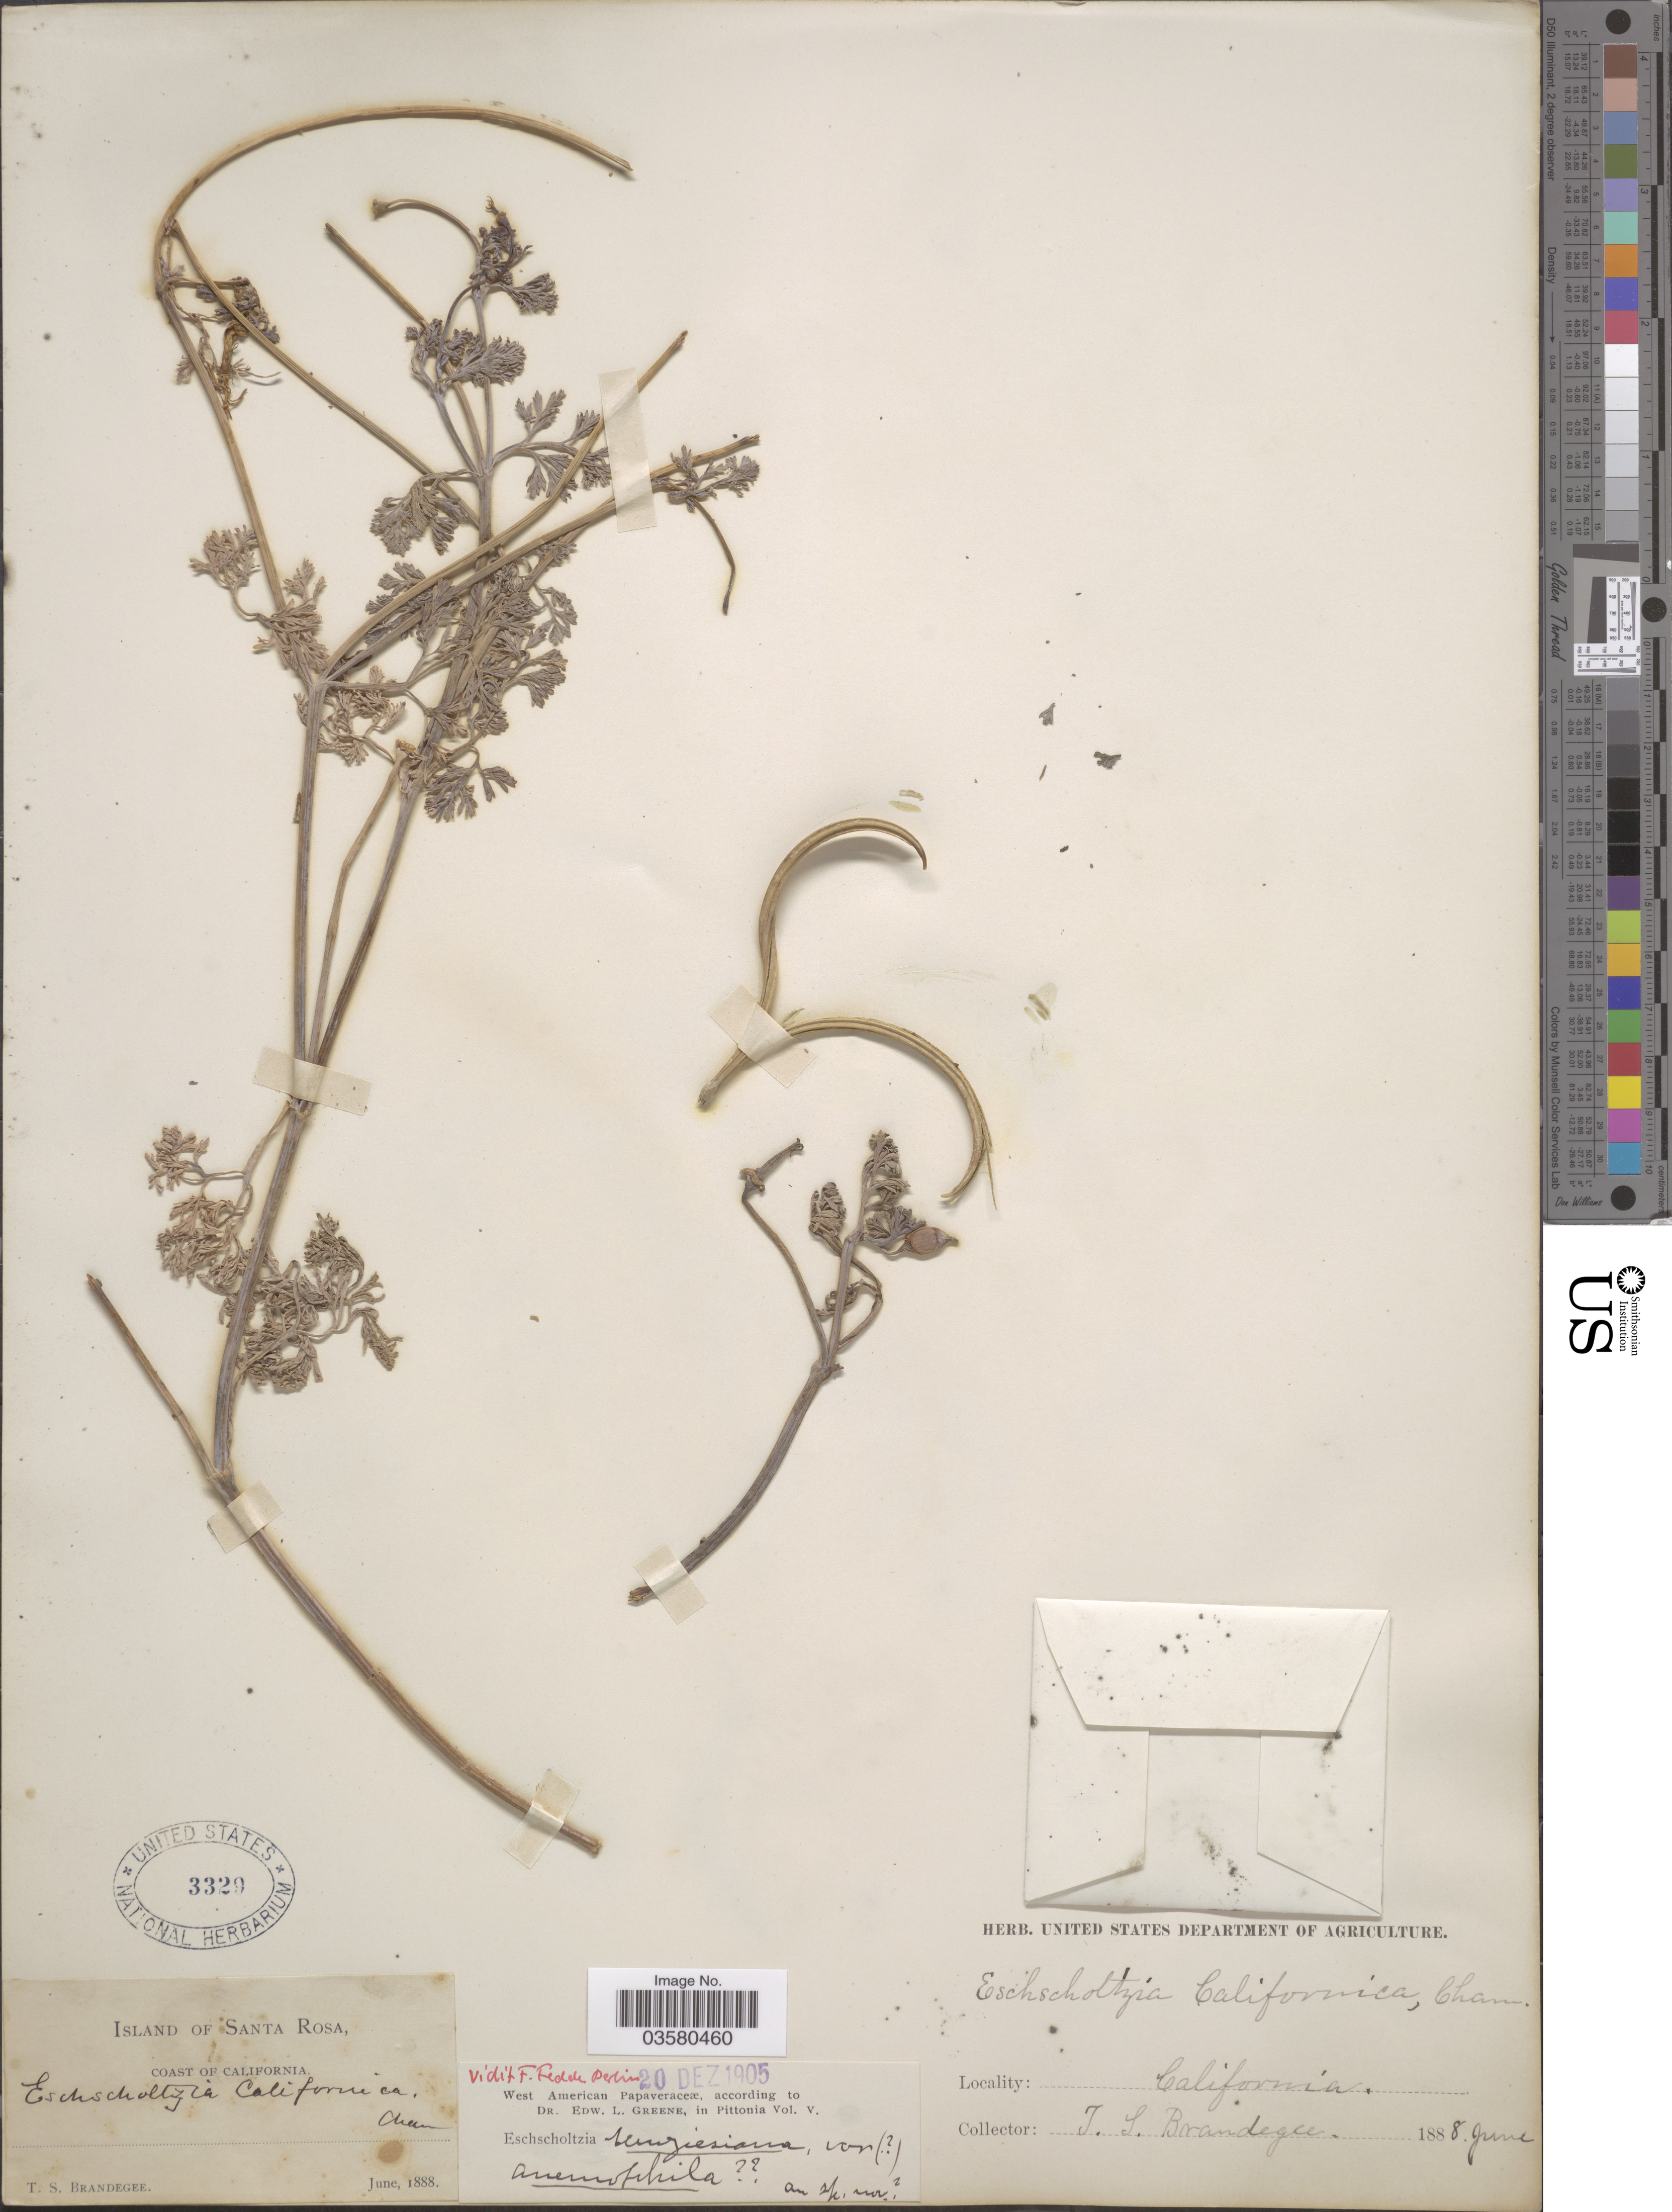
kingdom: Plantae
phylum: Tracheophyta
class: Magnoliopsida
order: Ranunculales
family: Papaveraceae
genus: Eschscholzia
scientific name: Eschscholzia menziesiana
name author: Greene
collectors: T. S. Brandegee (herbarium)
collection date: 1888-06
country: United States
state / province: California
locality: Island of Santa Rosa, Coast of California.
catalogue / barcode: US 3329